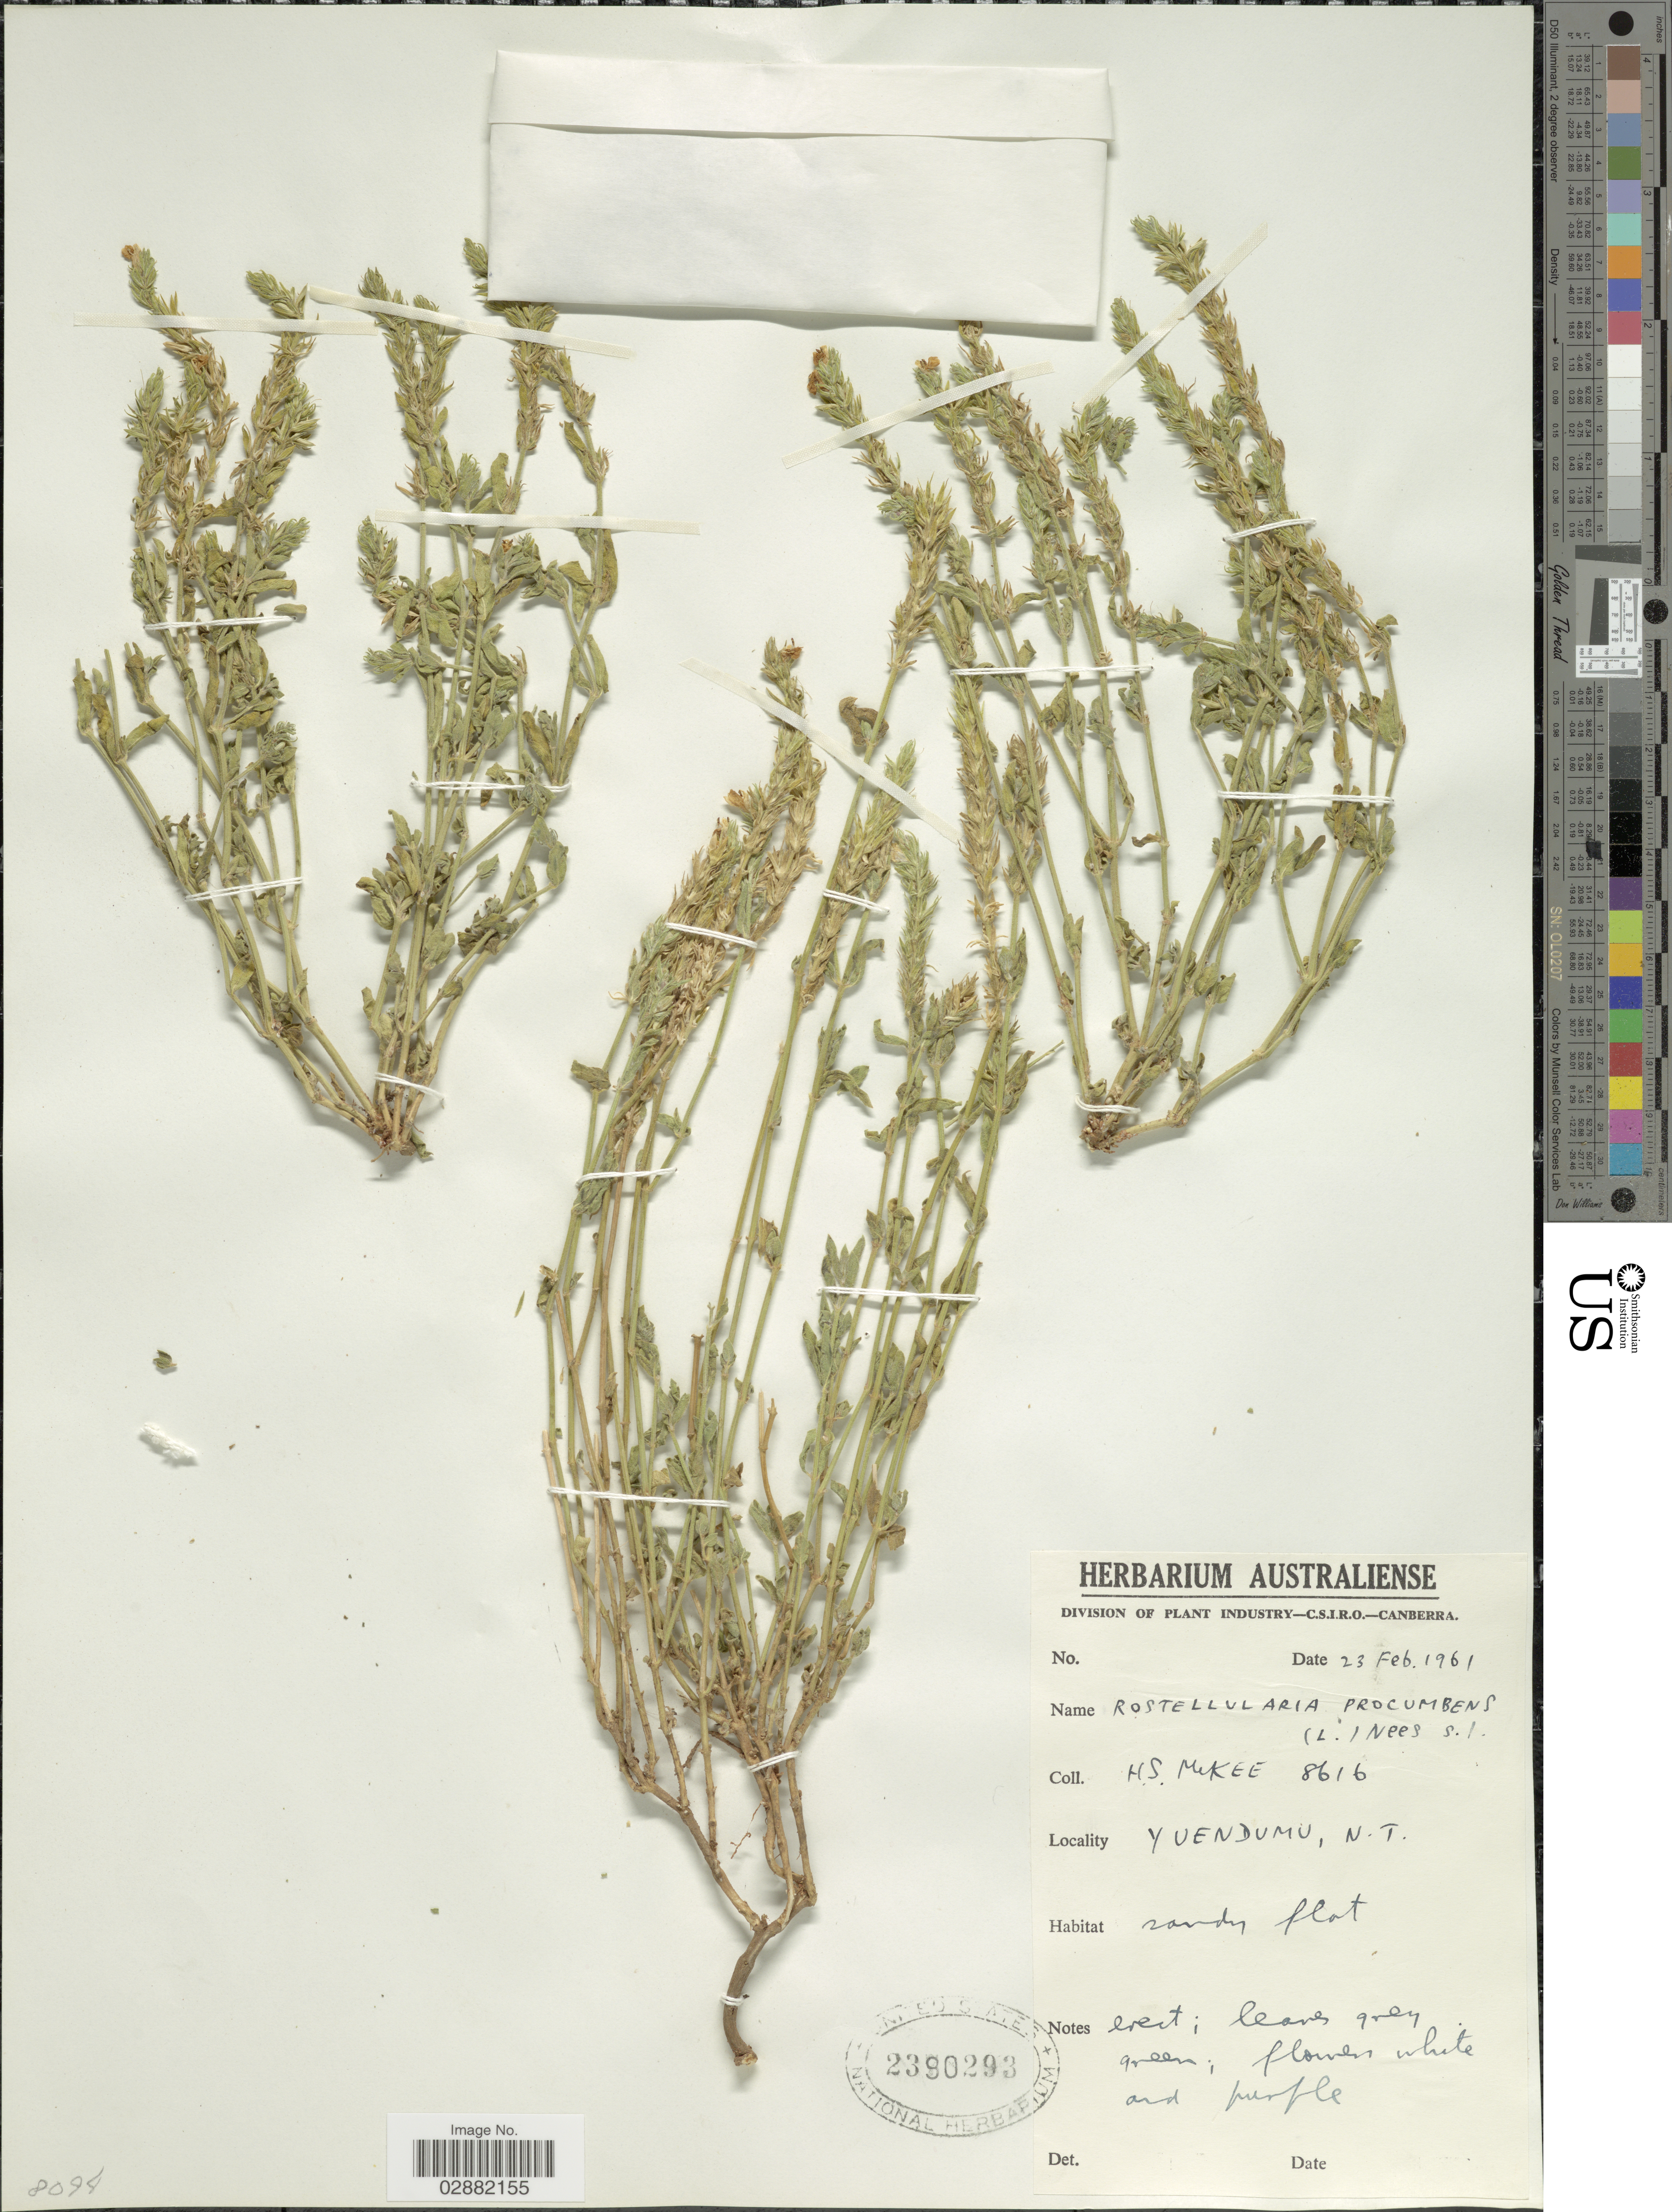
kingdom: Plantae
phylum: Tracheophyta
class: Magnoliopsida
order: Lamiales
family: Acanthaceae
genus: Justicia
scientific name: Justicia procumbens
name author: L.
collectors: H. S. McKee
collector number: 8616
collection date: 1961-02-23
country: Australia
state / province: Northern Territory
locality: Yuendumu, N.T.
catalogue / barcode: US 2390293